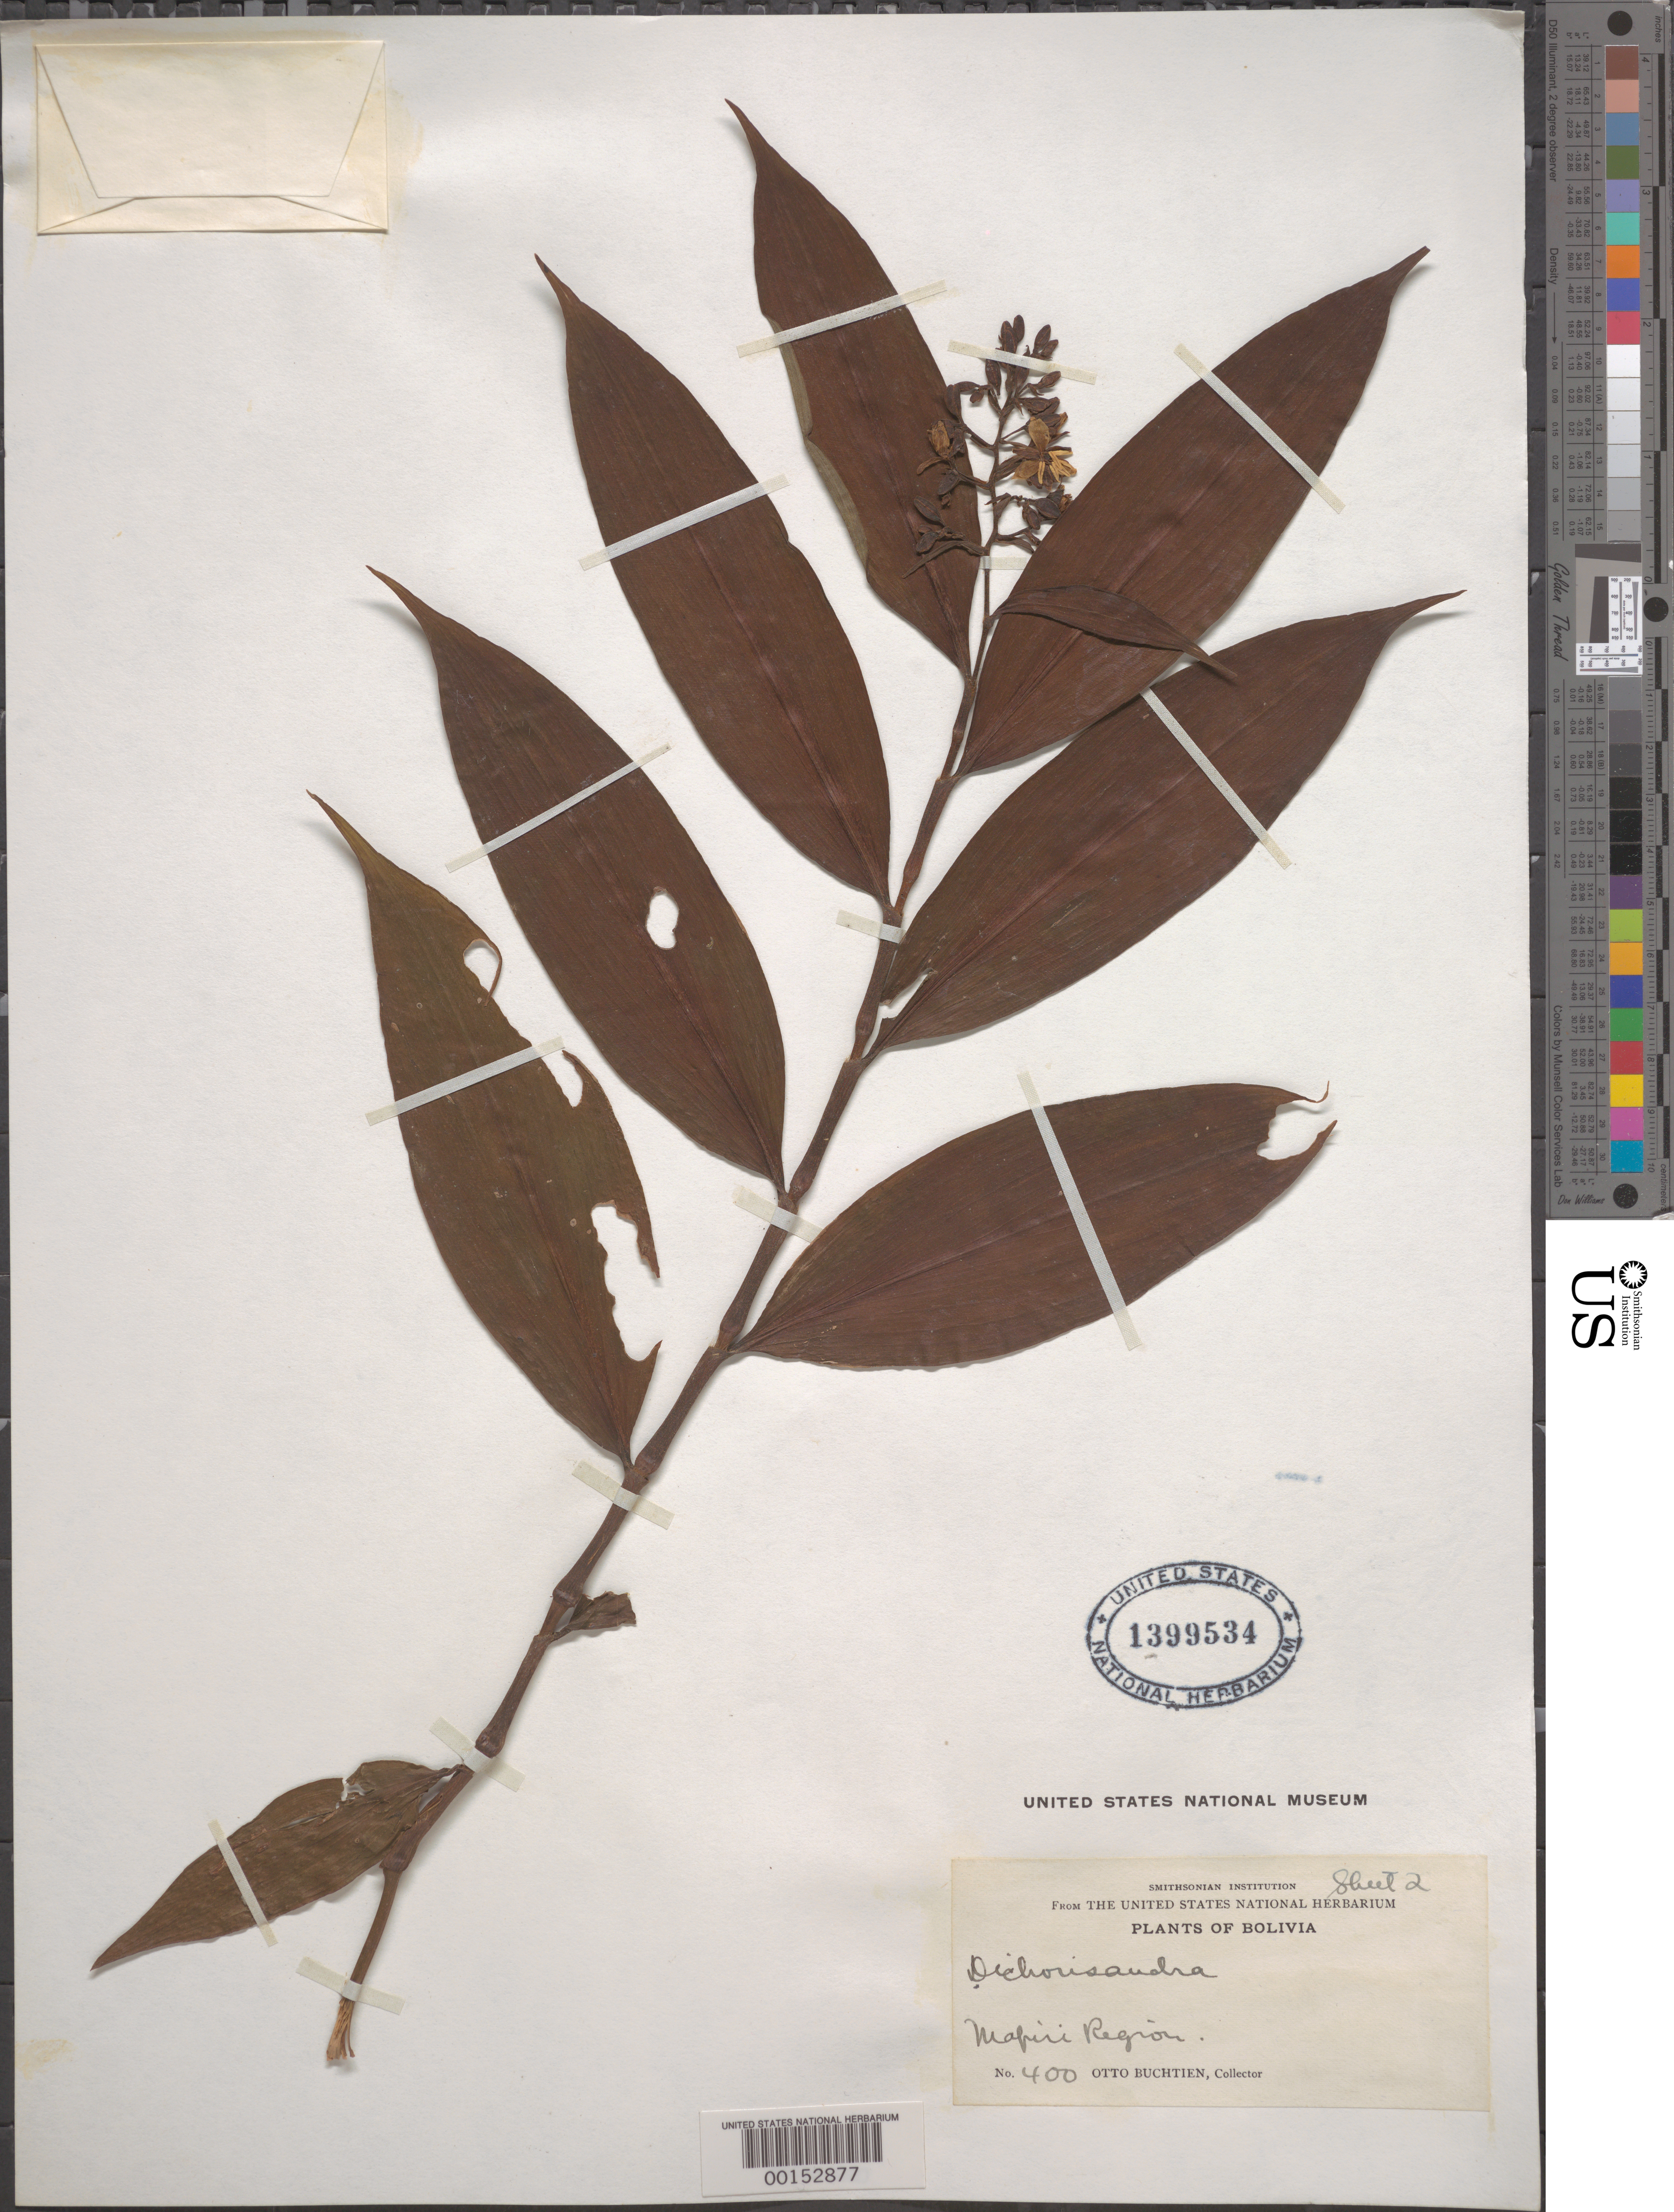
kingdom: Plantae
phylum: Tracheophyta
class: Liliopsida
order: Commelinales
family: Commelinaceae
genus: Dichorisandra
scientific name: Dichorisandra sp.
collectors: O. Buchtien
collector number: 400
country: Bolivia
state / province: La Paz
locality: Mapiri region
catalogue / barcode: US 1399534